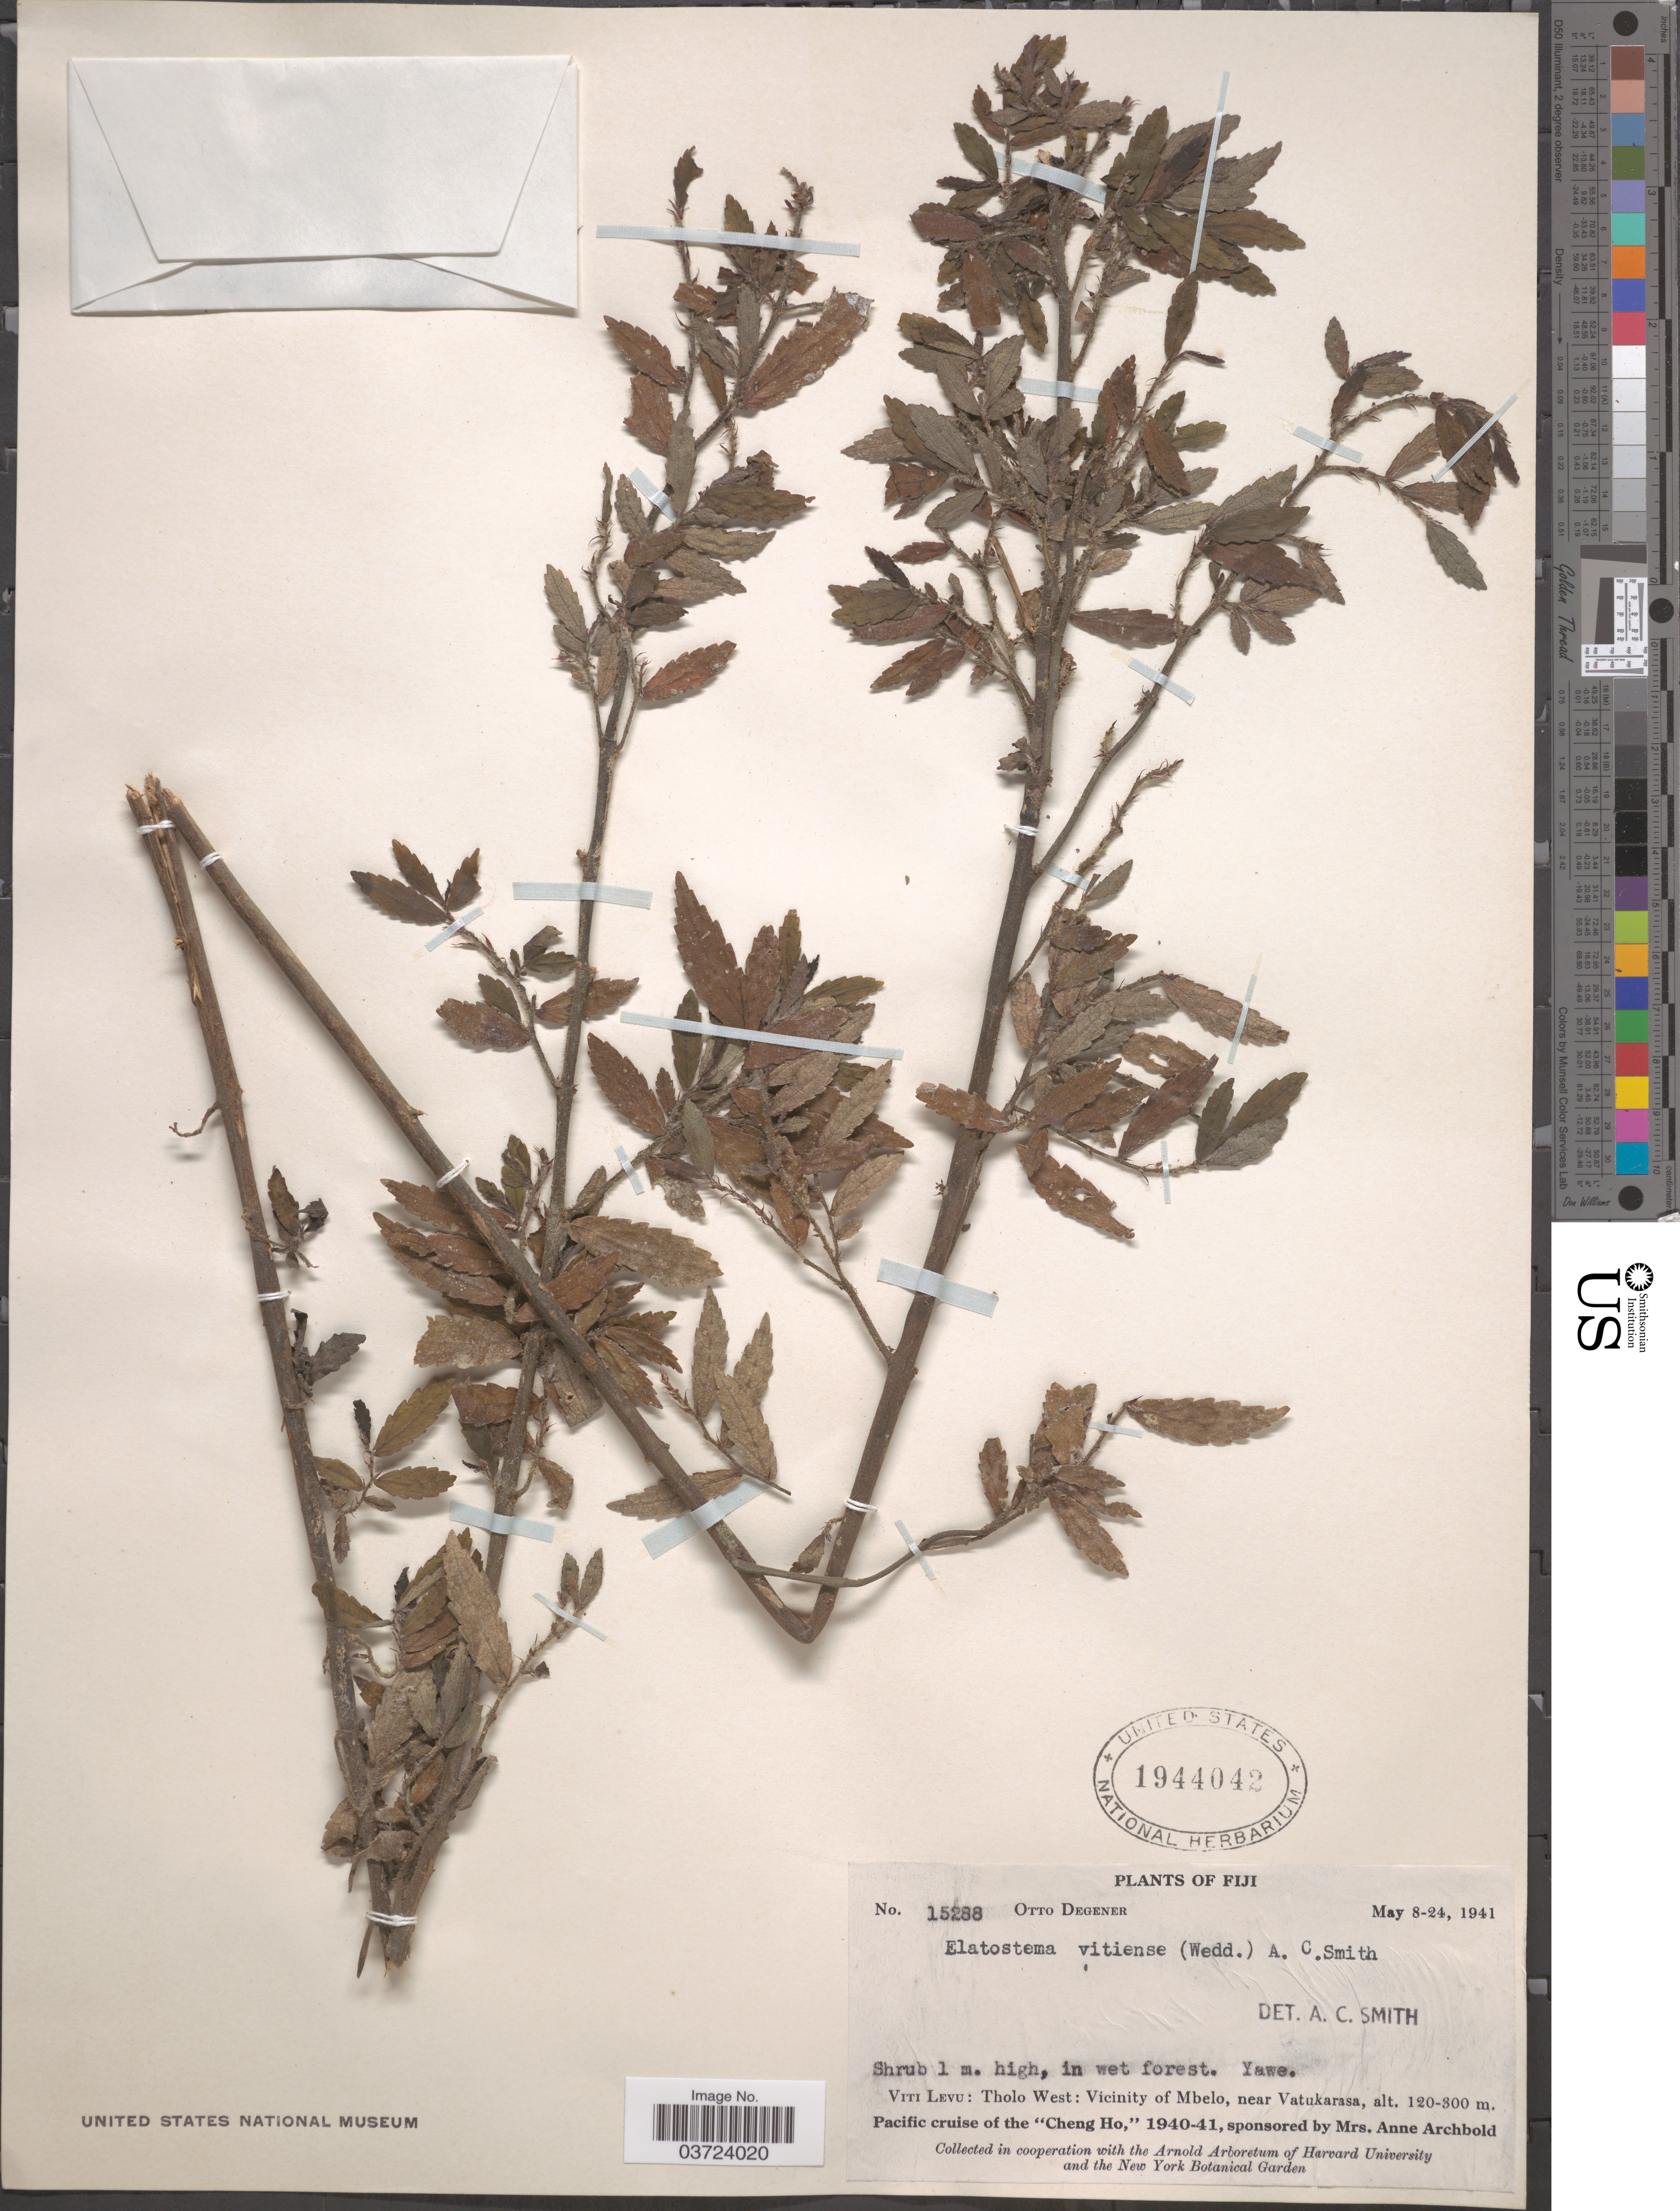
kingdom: Plantae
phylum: Tracheophyta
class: Magnoliopsida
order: Rosales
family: Urticaceae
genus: Elatostema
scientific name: Elatostema vitiense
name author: (A. Gray ex Wedd.) A.C. Sm.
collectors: O. Degener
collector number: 15288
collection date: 1941-05-08/1941-05-24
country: Fiji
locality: Viti Levu: Tholo West: Vicinity of Mbelo, near Vatukarasa.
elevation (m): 120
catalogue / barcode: US 1944042